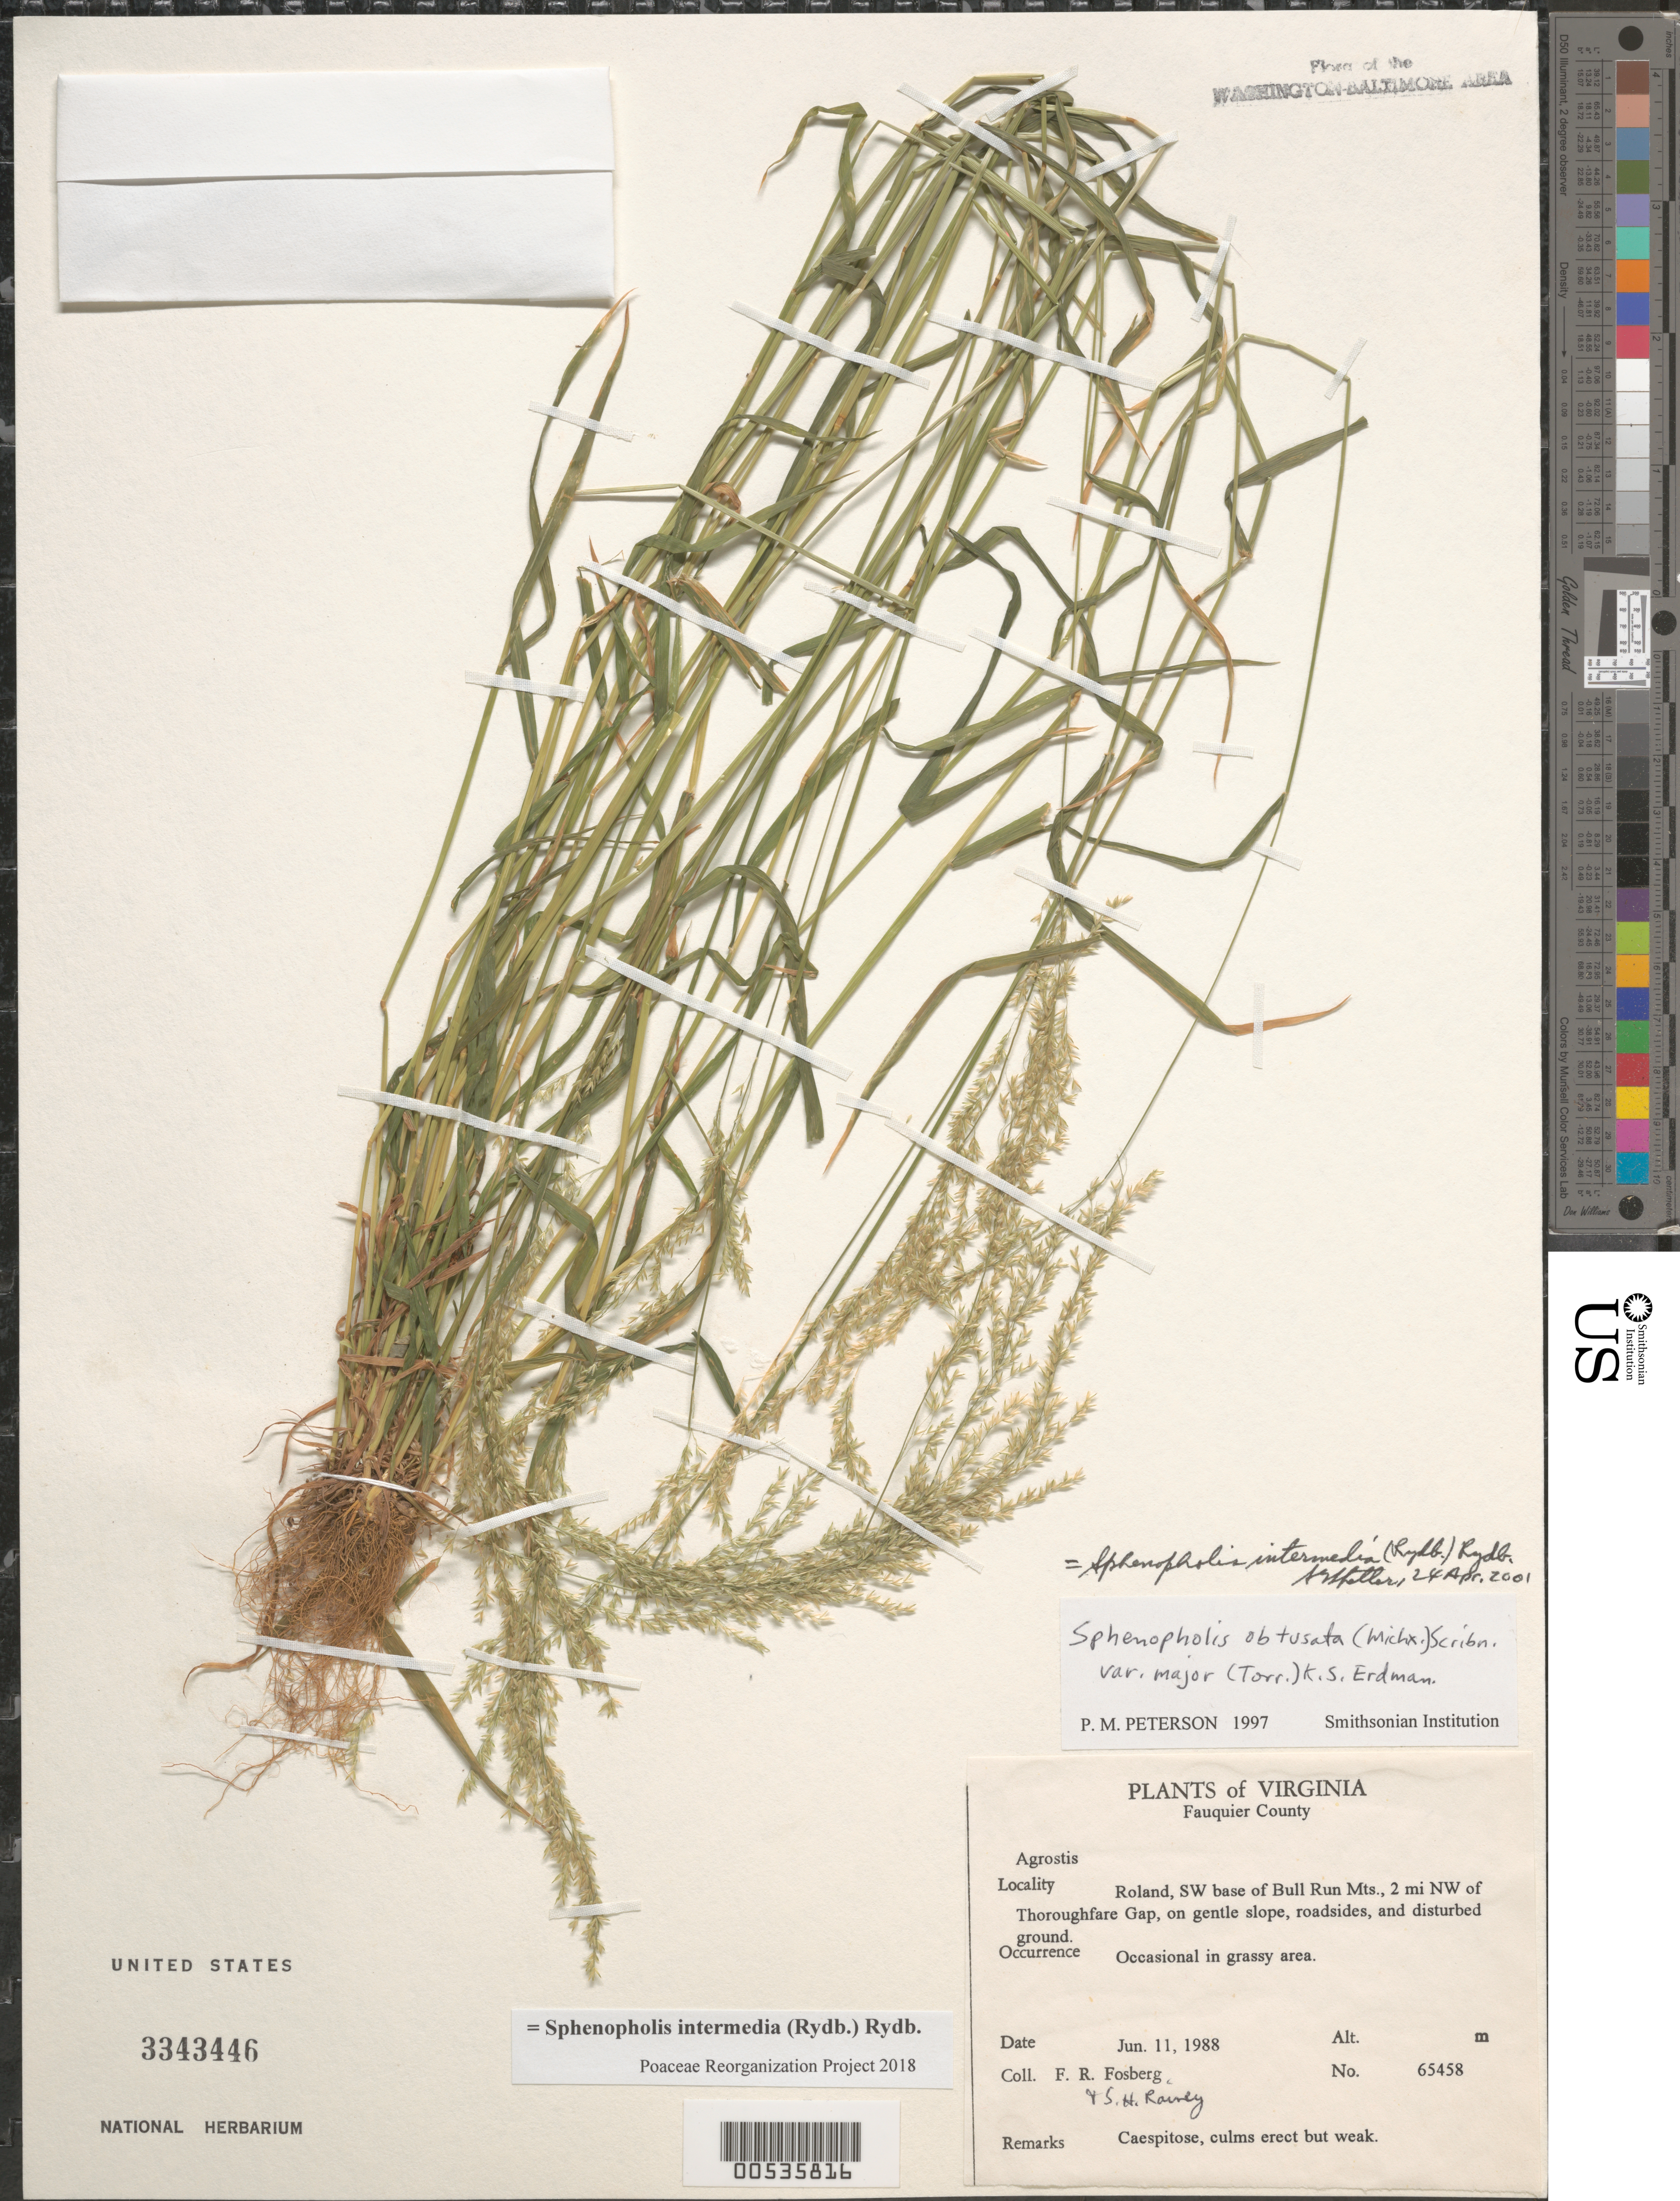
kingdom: Plantae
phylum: Tracheophyta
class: Liliopsida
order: Poales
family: Poaceae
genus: Sphenopholis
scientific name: Sphenopholis intermedia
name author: (Rydb.) Rydb.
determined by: Poaceae Reorganization Project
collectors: F. R. Fosberg & S. Rainey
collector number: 65458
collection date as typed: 11 Jun 1988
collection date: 1988-06-11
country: United States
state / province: Virginia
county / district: Fauquier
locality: Roland, SW base of Bull Run Mts., NW of Thorofare Gap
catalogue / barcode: US 3343446